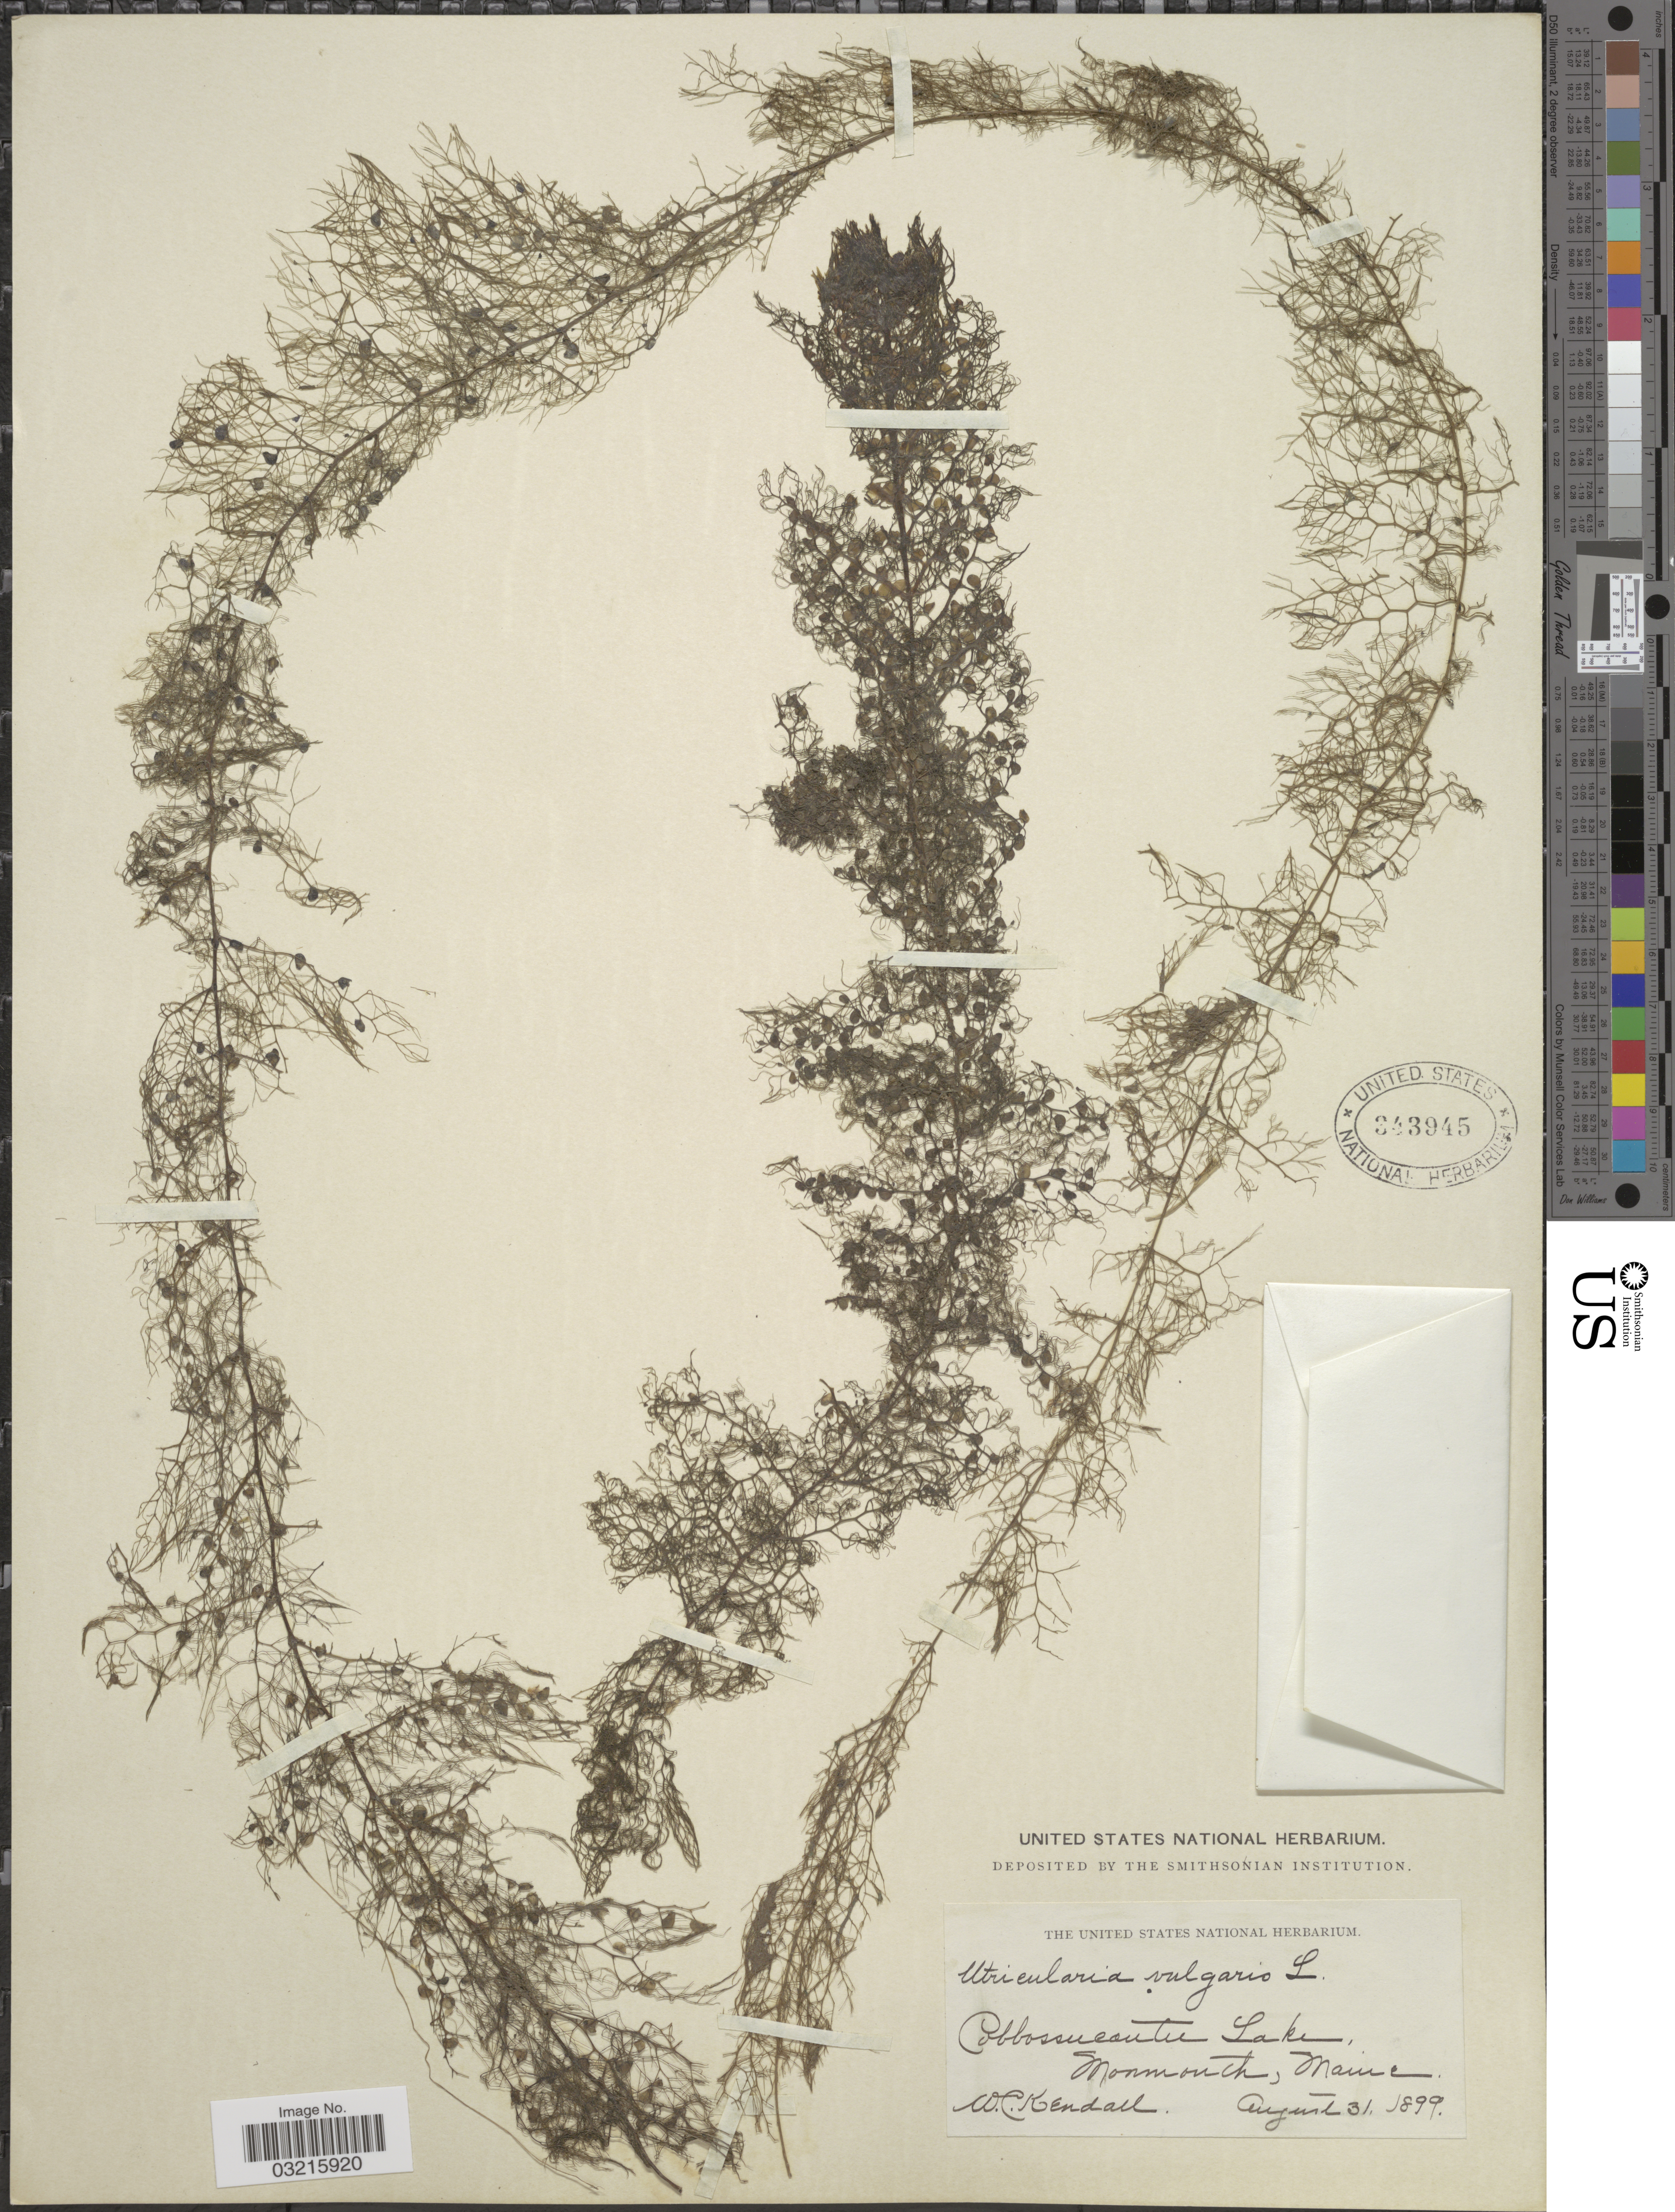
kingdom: Plantae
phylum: Tracheophyta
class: Magnoliopsida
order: Lamiales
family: Lentibulariaceae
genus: Utricularia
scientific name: Utricularia vulgaris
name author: L.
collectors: W. Kendall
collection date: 1899-08-31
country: United States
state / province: Maine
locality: Cobbosseecontee Lake, Monmouth.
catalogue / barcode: US 343945